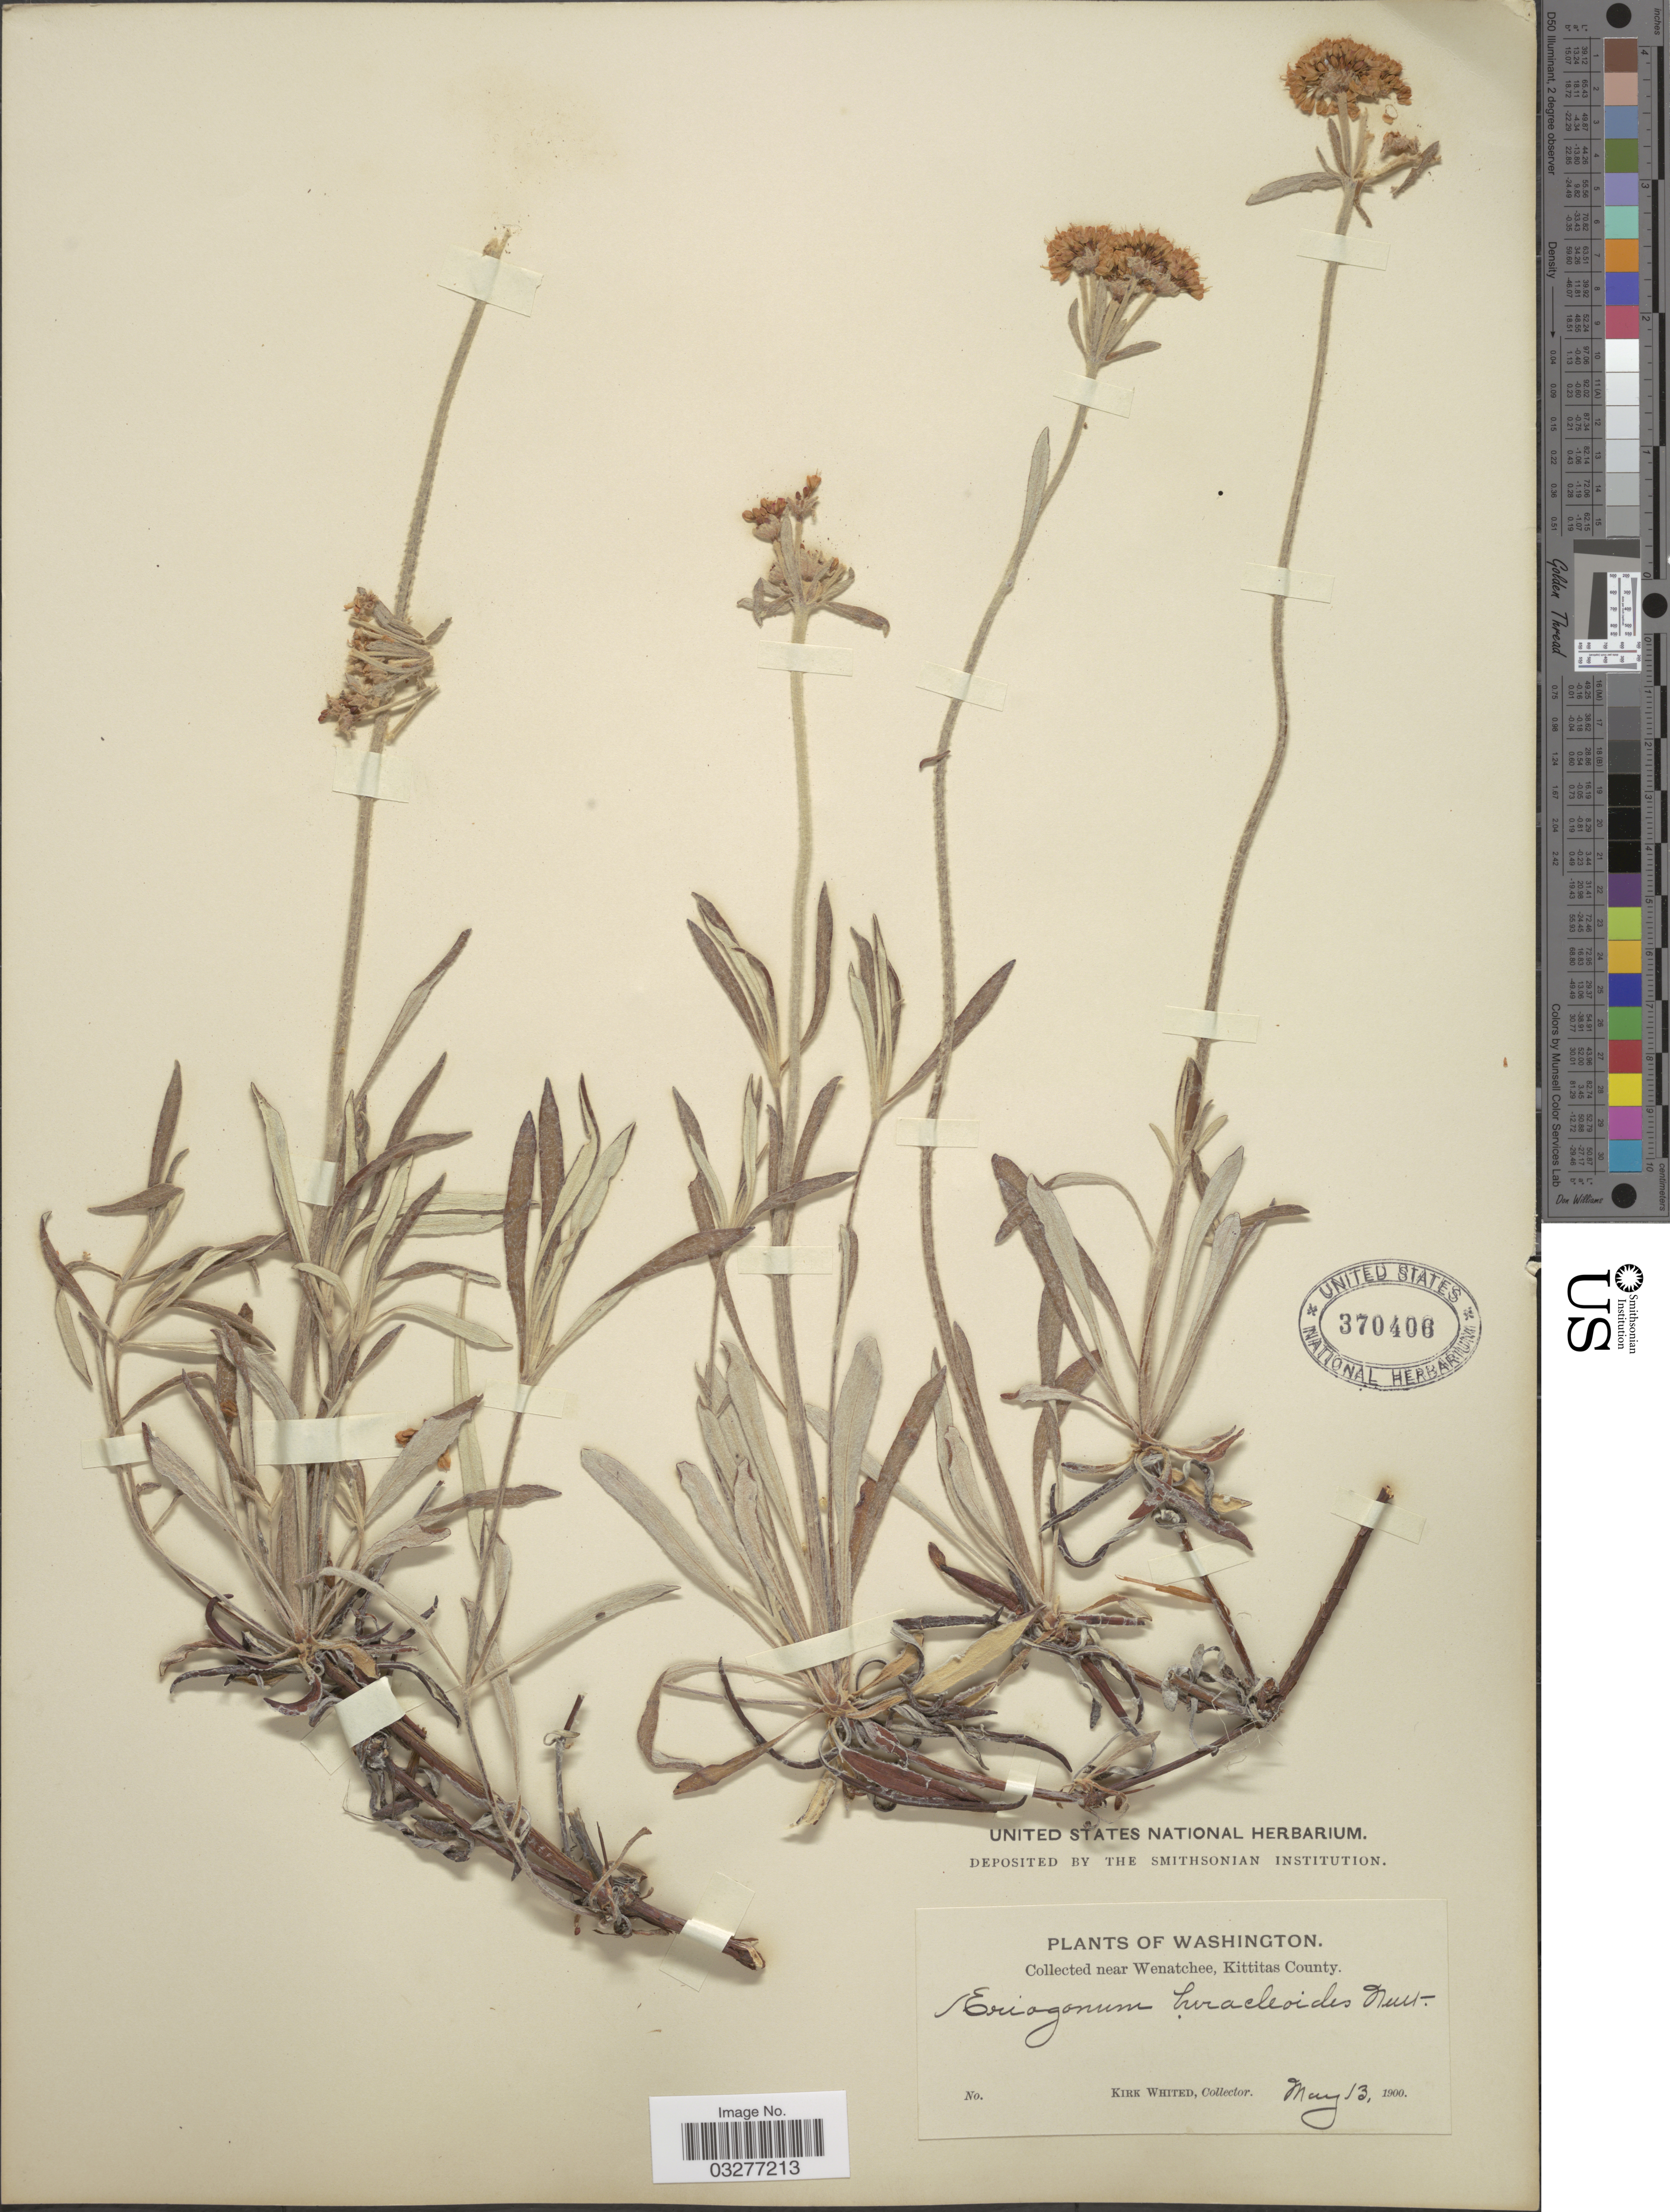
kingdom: Plantae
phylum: Tracheophyta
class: Magnoliopsida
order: Caryophyllales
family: Polygonaceae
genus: Eriogonum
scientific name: Eriogonum heracleoides var. heracleoides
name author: Nutt.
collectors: K. Whited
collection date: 1900-05-13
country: United States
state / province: Washington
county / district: Kittitas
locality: Near Wenatchee, Kittitas County.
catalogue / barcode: US 370406